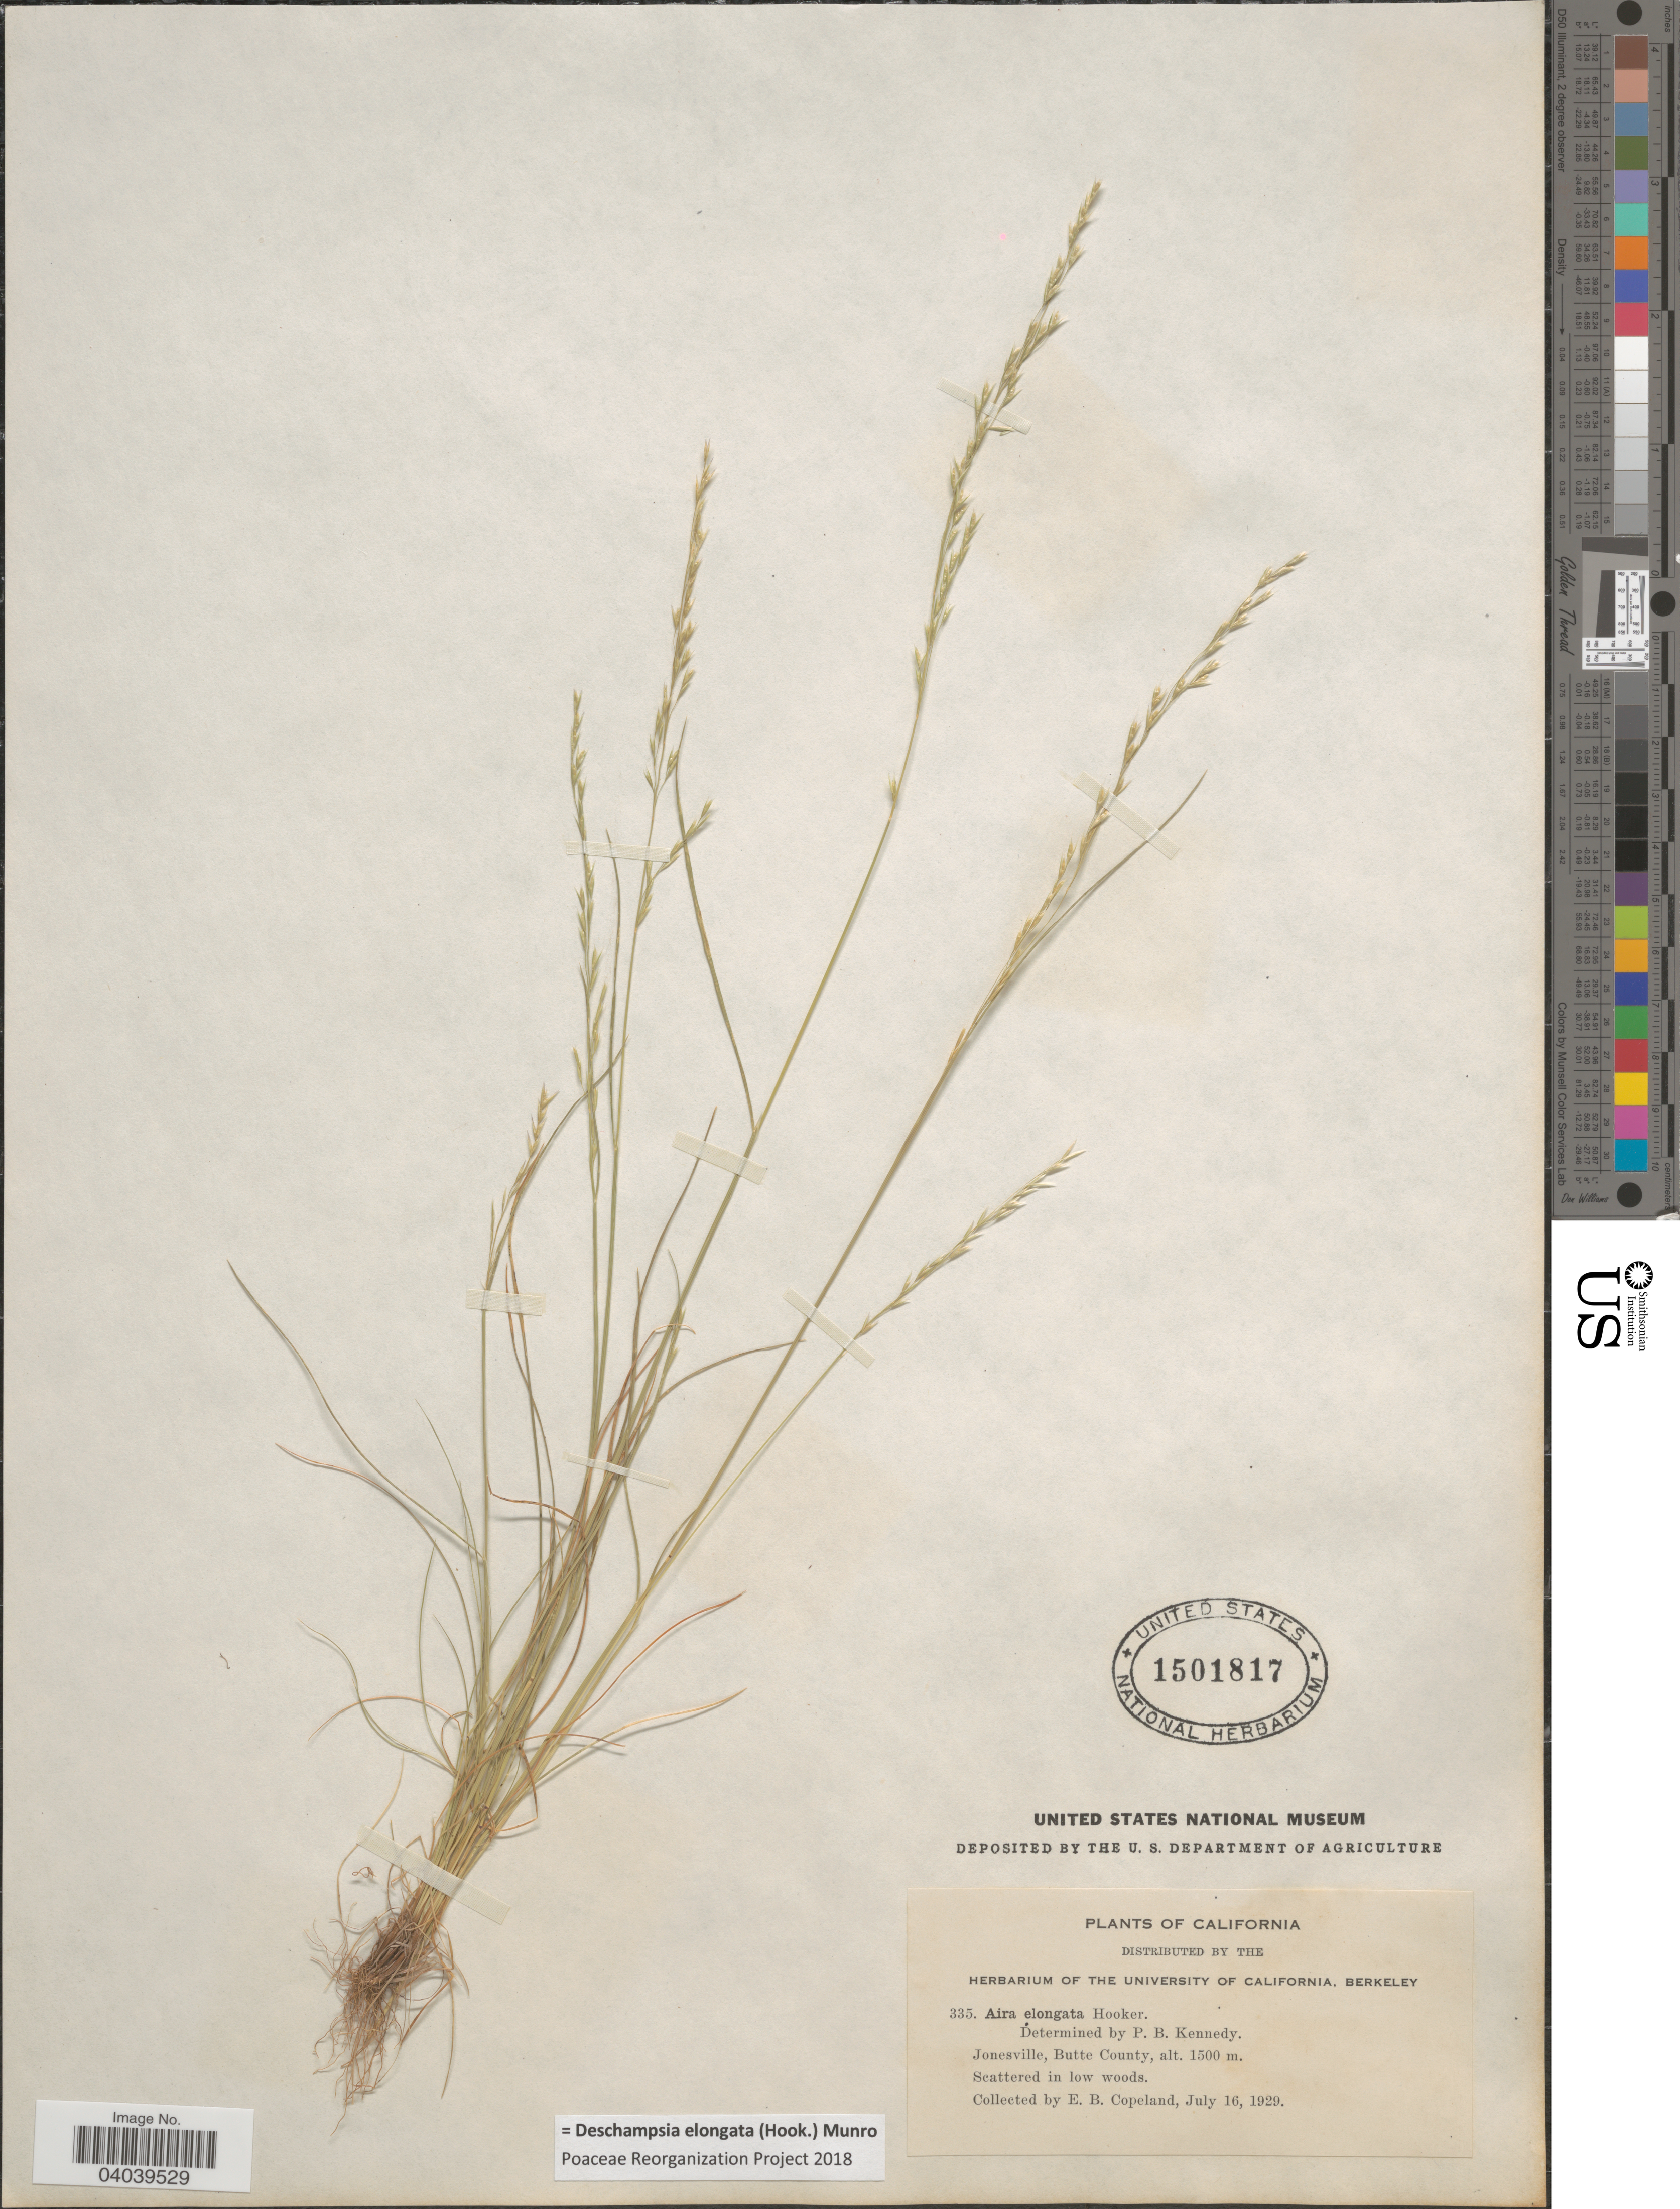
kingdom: Plantae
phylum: Tracheophyta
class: Liliopsida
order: Poales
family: Poaceae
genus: Deschampsia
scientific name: Deschampsia elongata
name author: (Hook.) Munro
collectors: E. B. Copeland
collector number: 335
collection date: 1929-07-16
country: United States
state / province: California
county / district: Butte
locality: Jonesville, Butte County.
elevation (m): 1500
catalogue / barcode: US 1501817